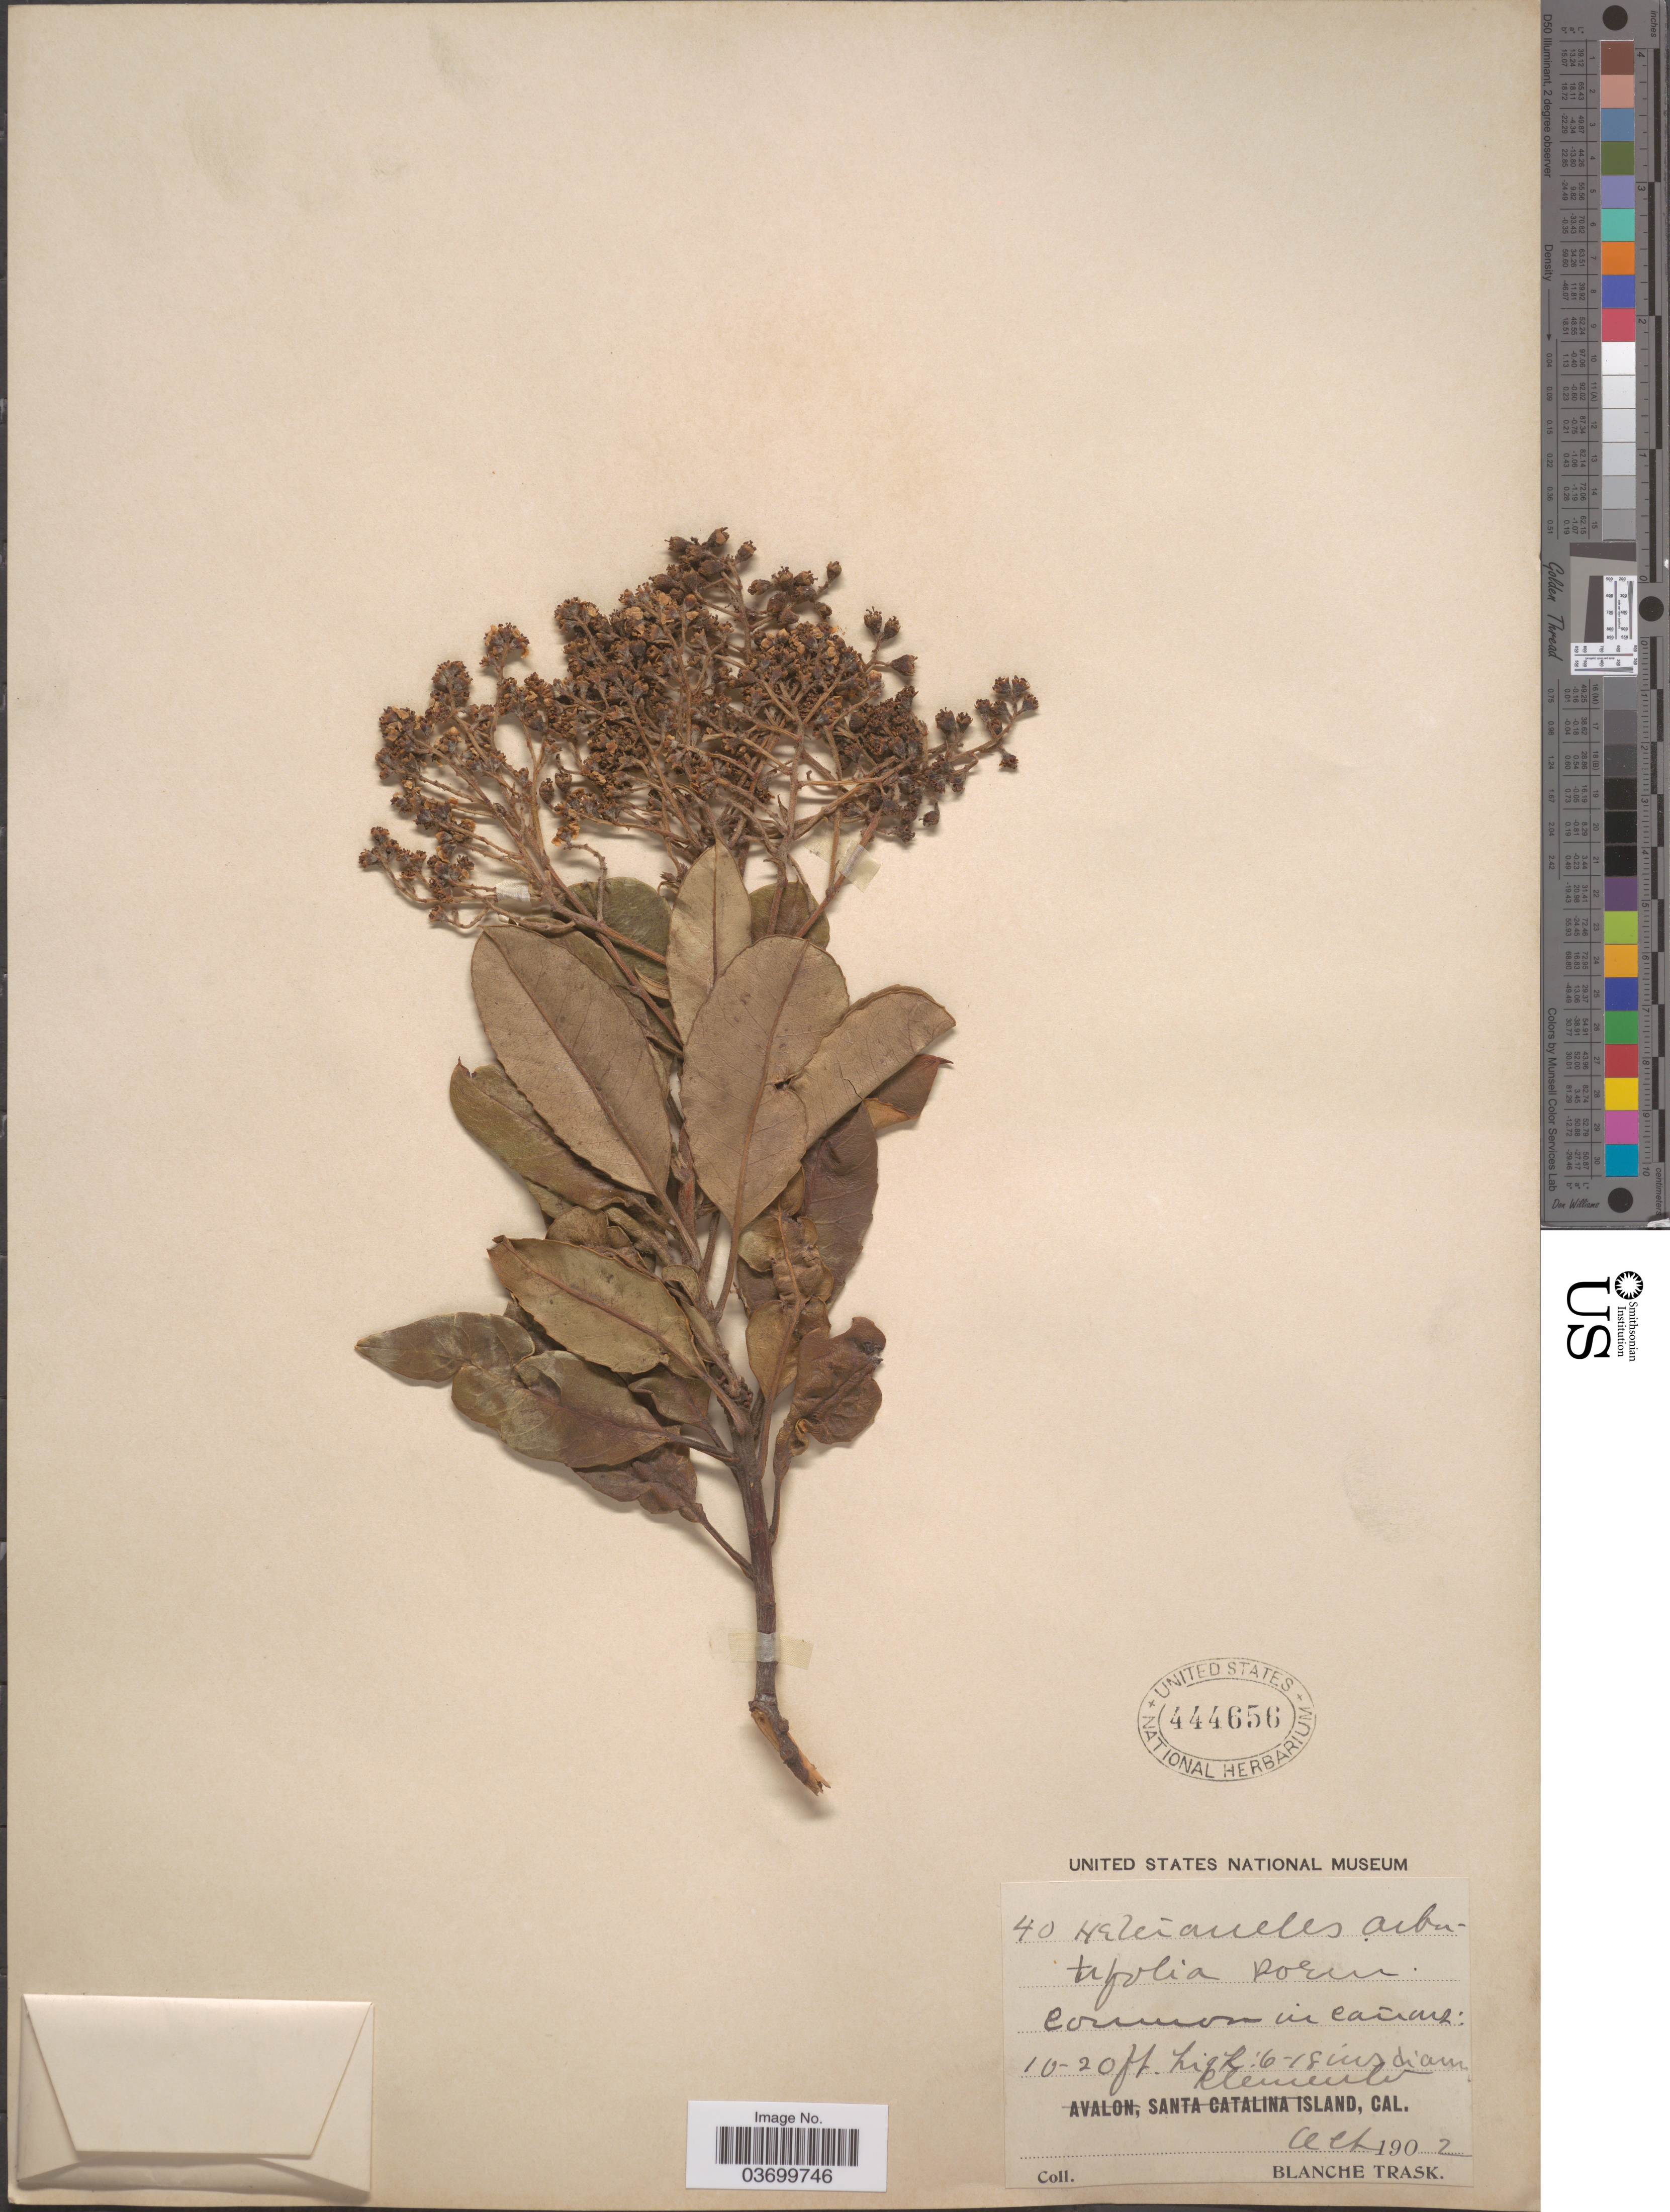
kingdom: Plantae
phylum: Tracheophyta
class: Magnoliopsida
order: Rosales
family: Rosaceae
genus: Heteromeles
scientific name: Heteromeles arbutifolia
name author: (Lindl.) Roemer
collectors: B. Trask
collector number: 40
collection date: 1902-10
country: United States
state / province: California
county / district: Los Angeles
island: San Clemente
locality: San Clemente Island.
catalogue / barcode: US 444656